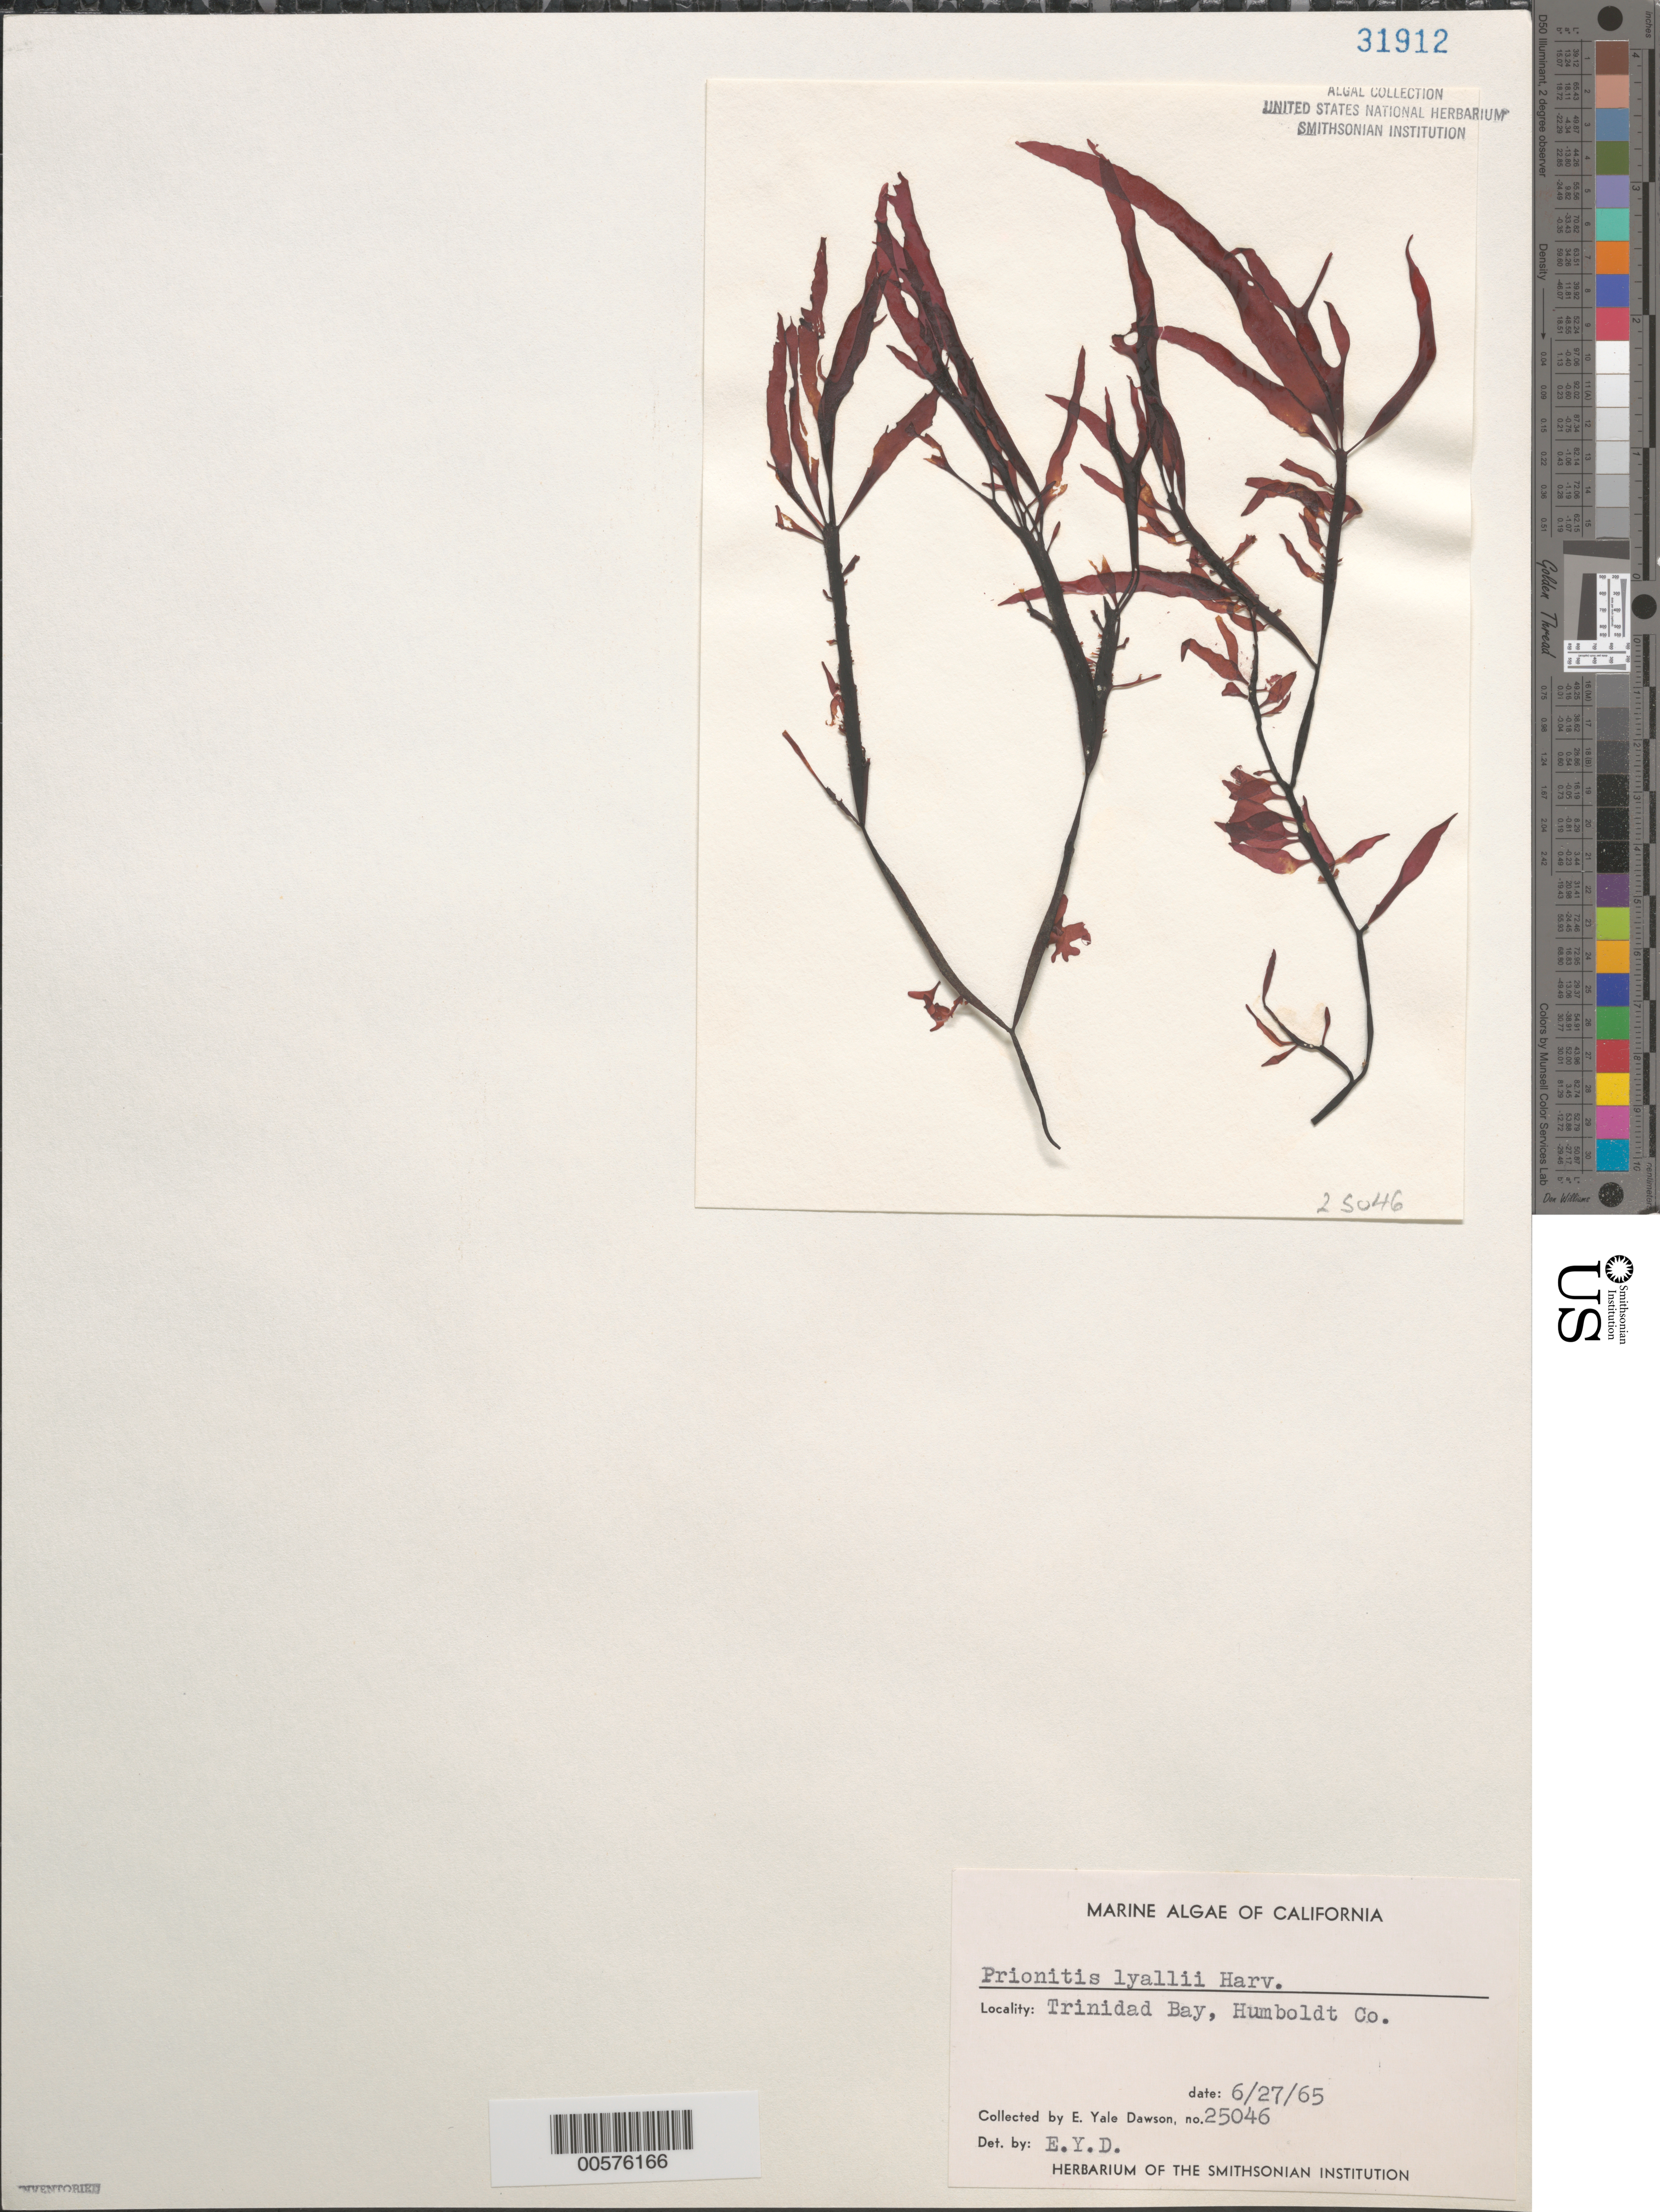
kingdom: Plantae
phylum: Rhodophyta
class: Florideophyceae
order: Cryptonemiales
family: Cryptonemiaceae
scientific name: Prionitis sternbergii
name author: (C. Agardh) J. Agardh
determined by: Algae name updating Project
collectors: E. Y. Dawson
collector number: EYD 25046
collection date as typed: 27 Jun 1965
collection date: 1965-06-27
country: United States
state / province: California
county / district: Humboldt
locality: Trinidad Bay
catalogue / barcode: US 31912